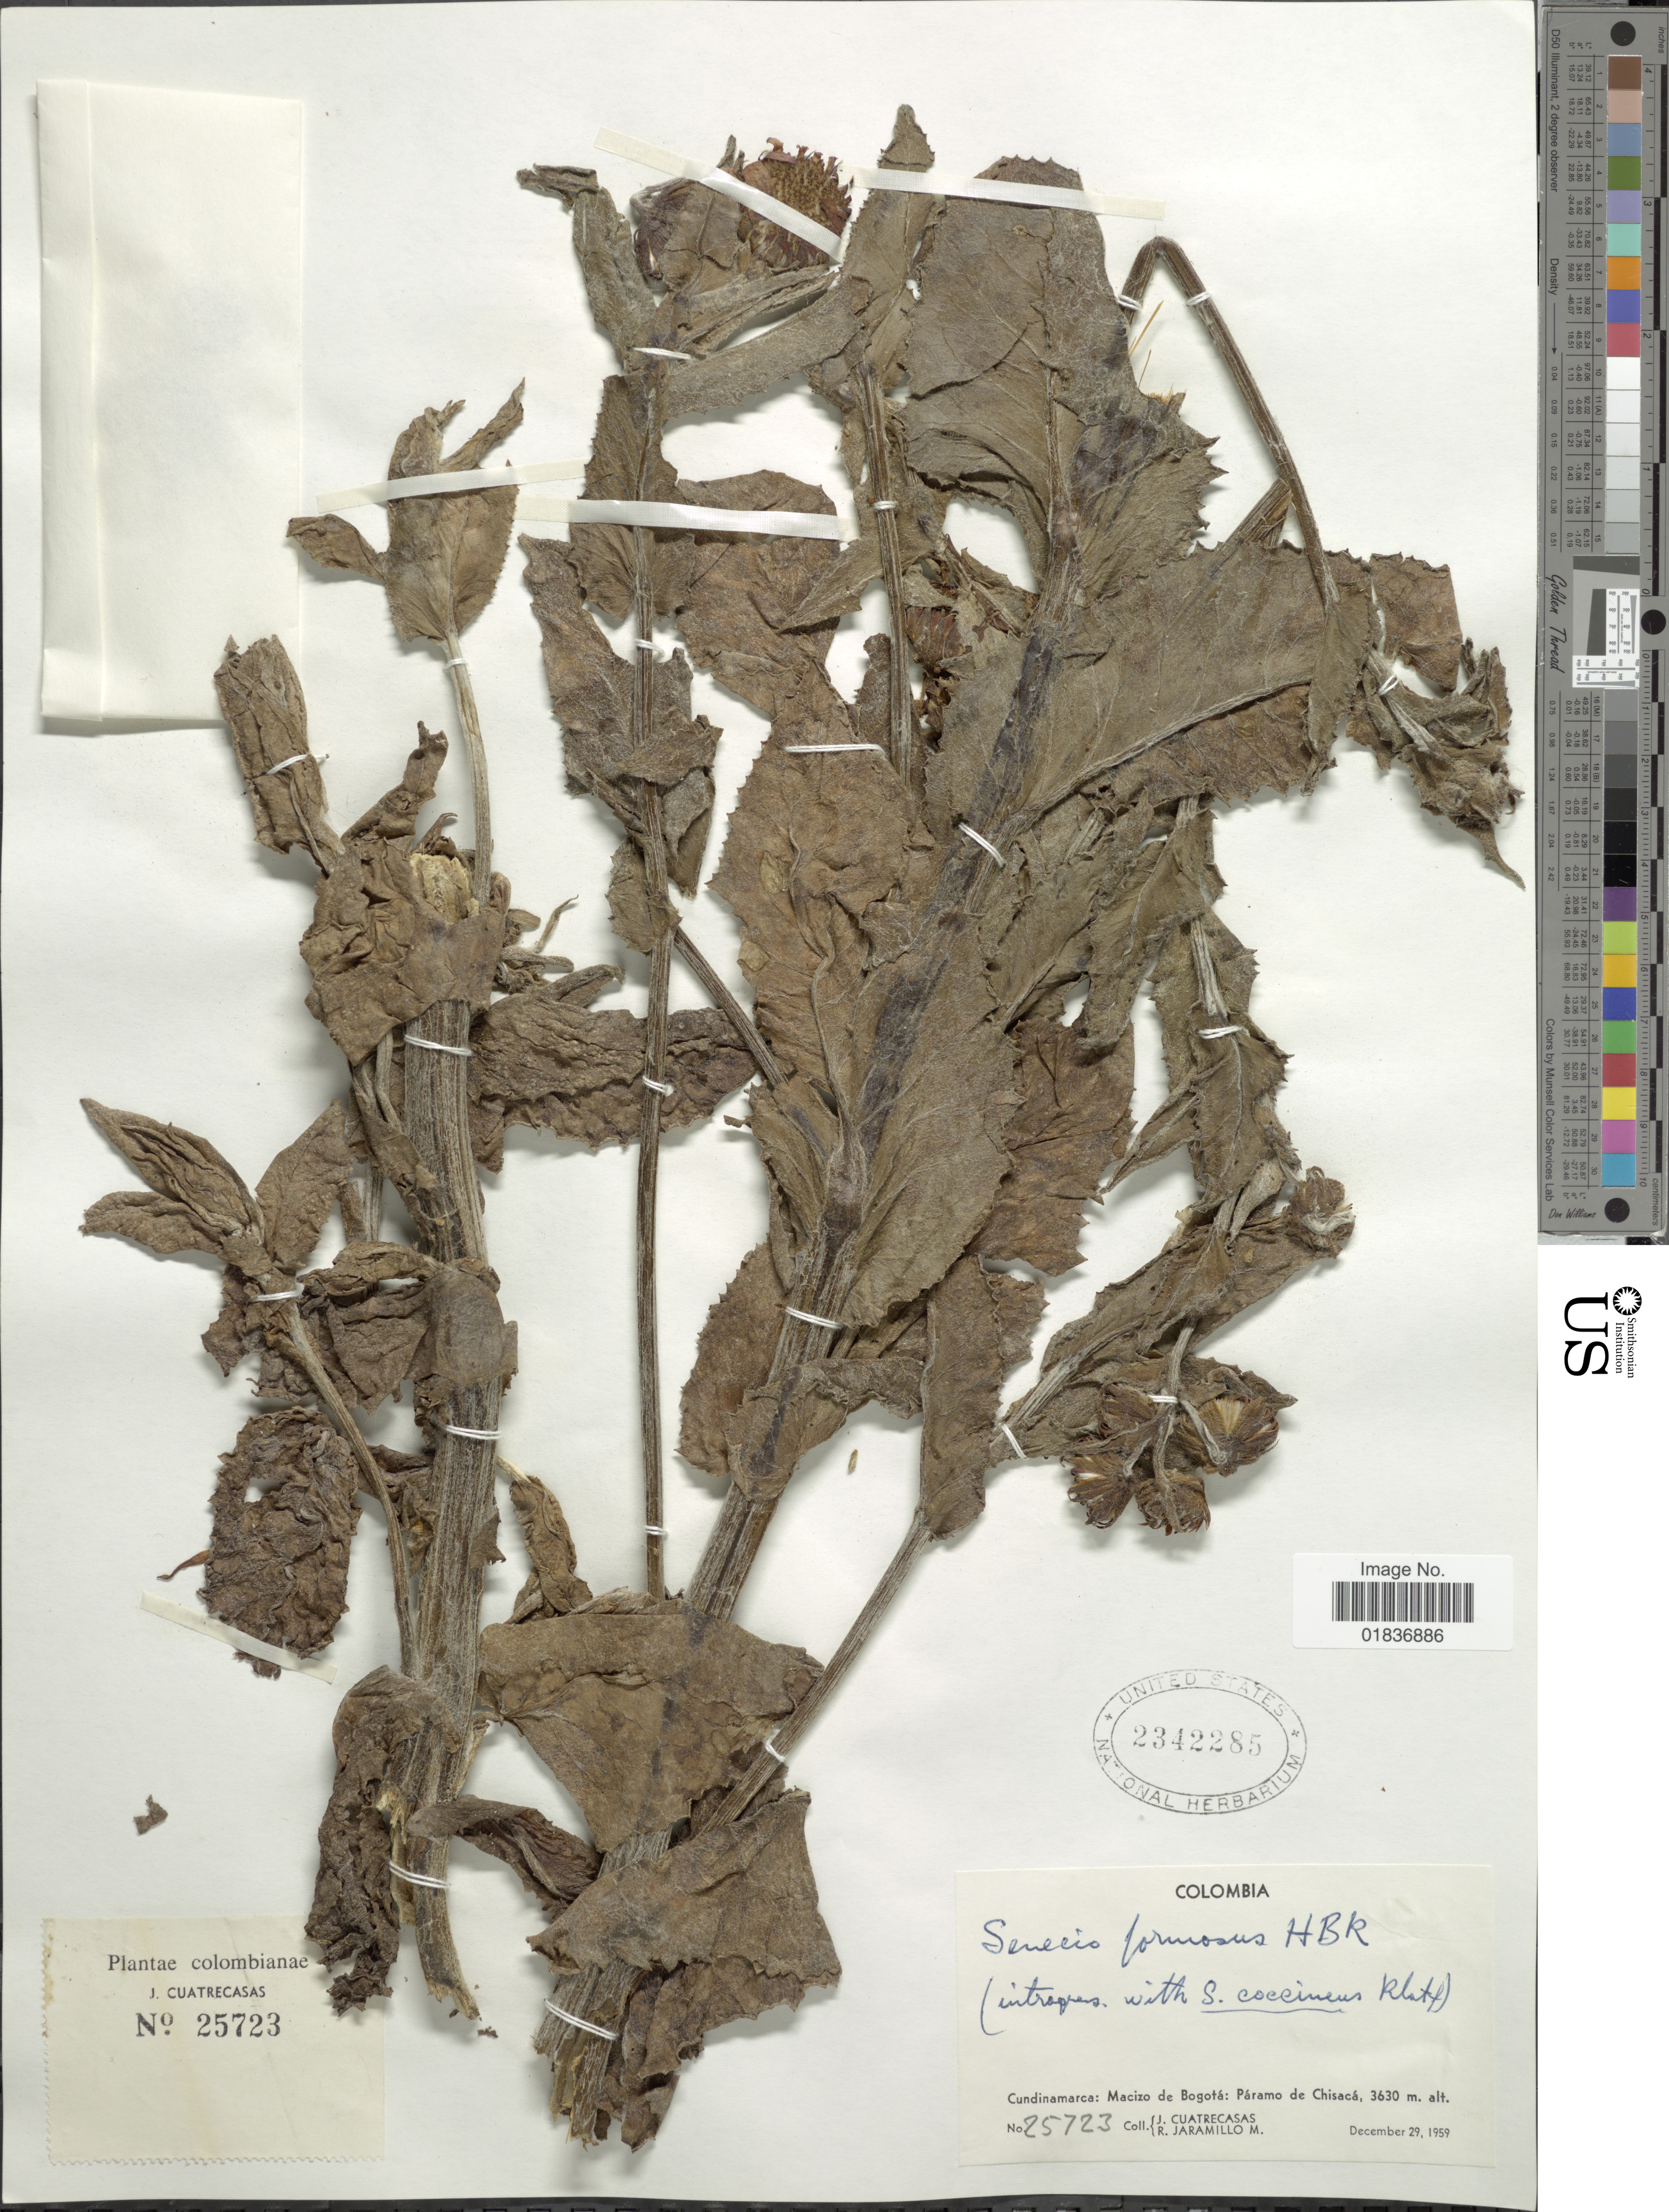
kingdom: Plantae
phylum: Tracheophyta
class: Magnoliopsida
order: Asterales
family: Asteraceae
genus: Senecio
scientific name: Senecio wedglacialis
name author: Cuatrec.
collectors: J. Cuatrecasas & R. Jaramillo M.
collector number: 25723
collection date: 1959-12-29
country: Colombia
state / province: Cundinamarca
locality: Cundinamarca: Macizo de Bogota: Paramo de Chisaca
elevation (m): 3630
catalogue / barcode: US 2342285